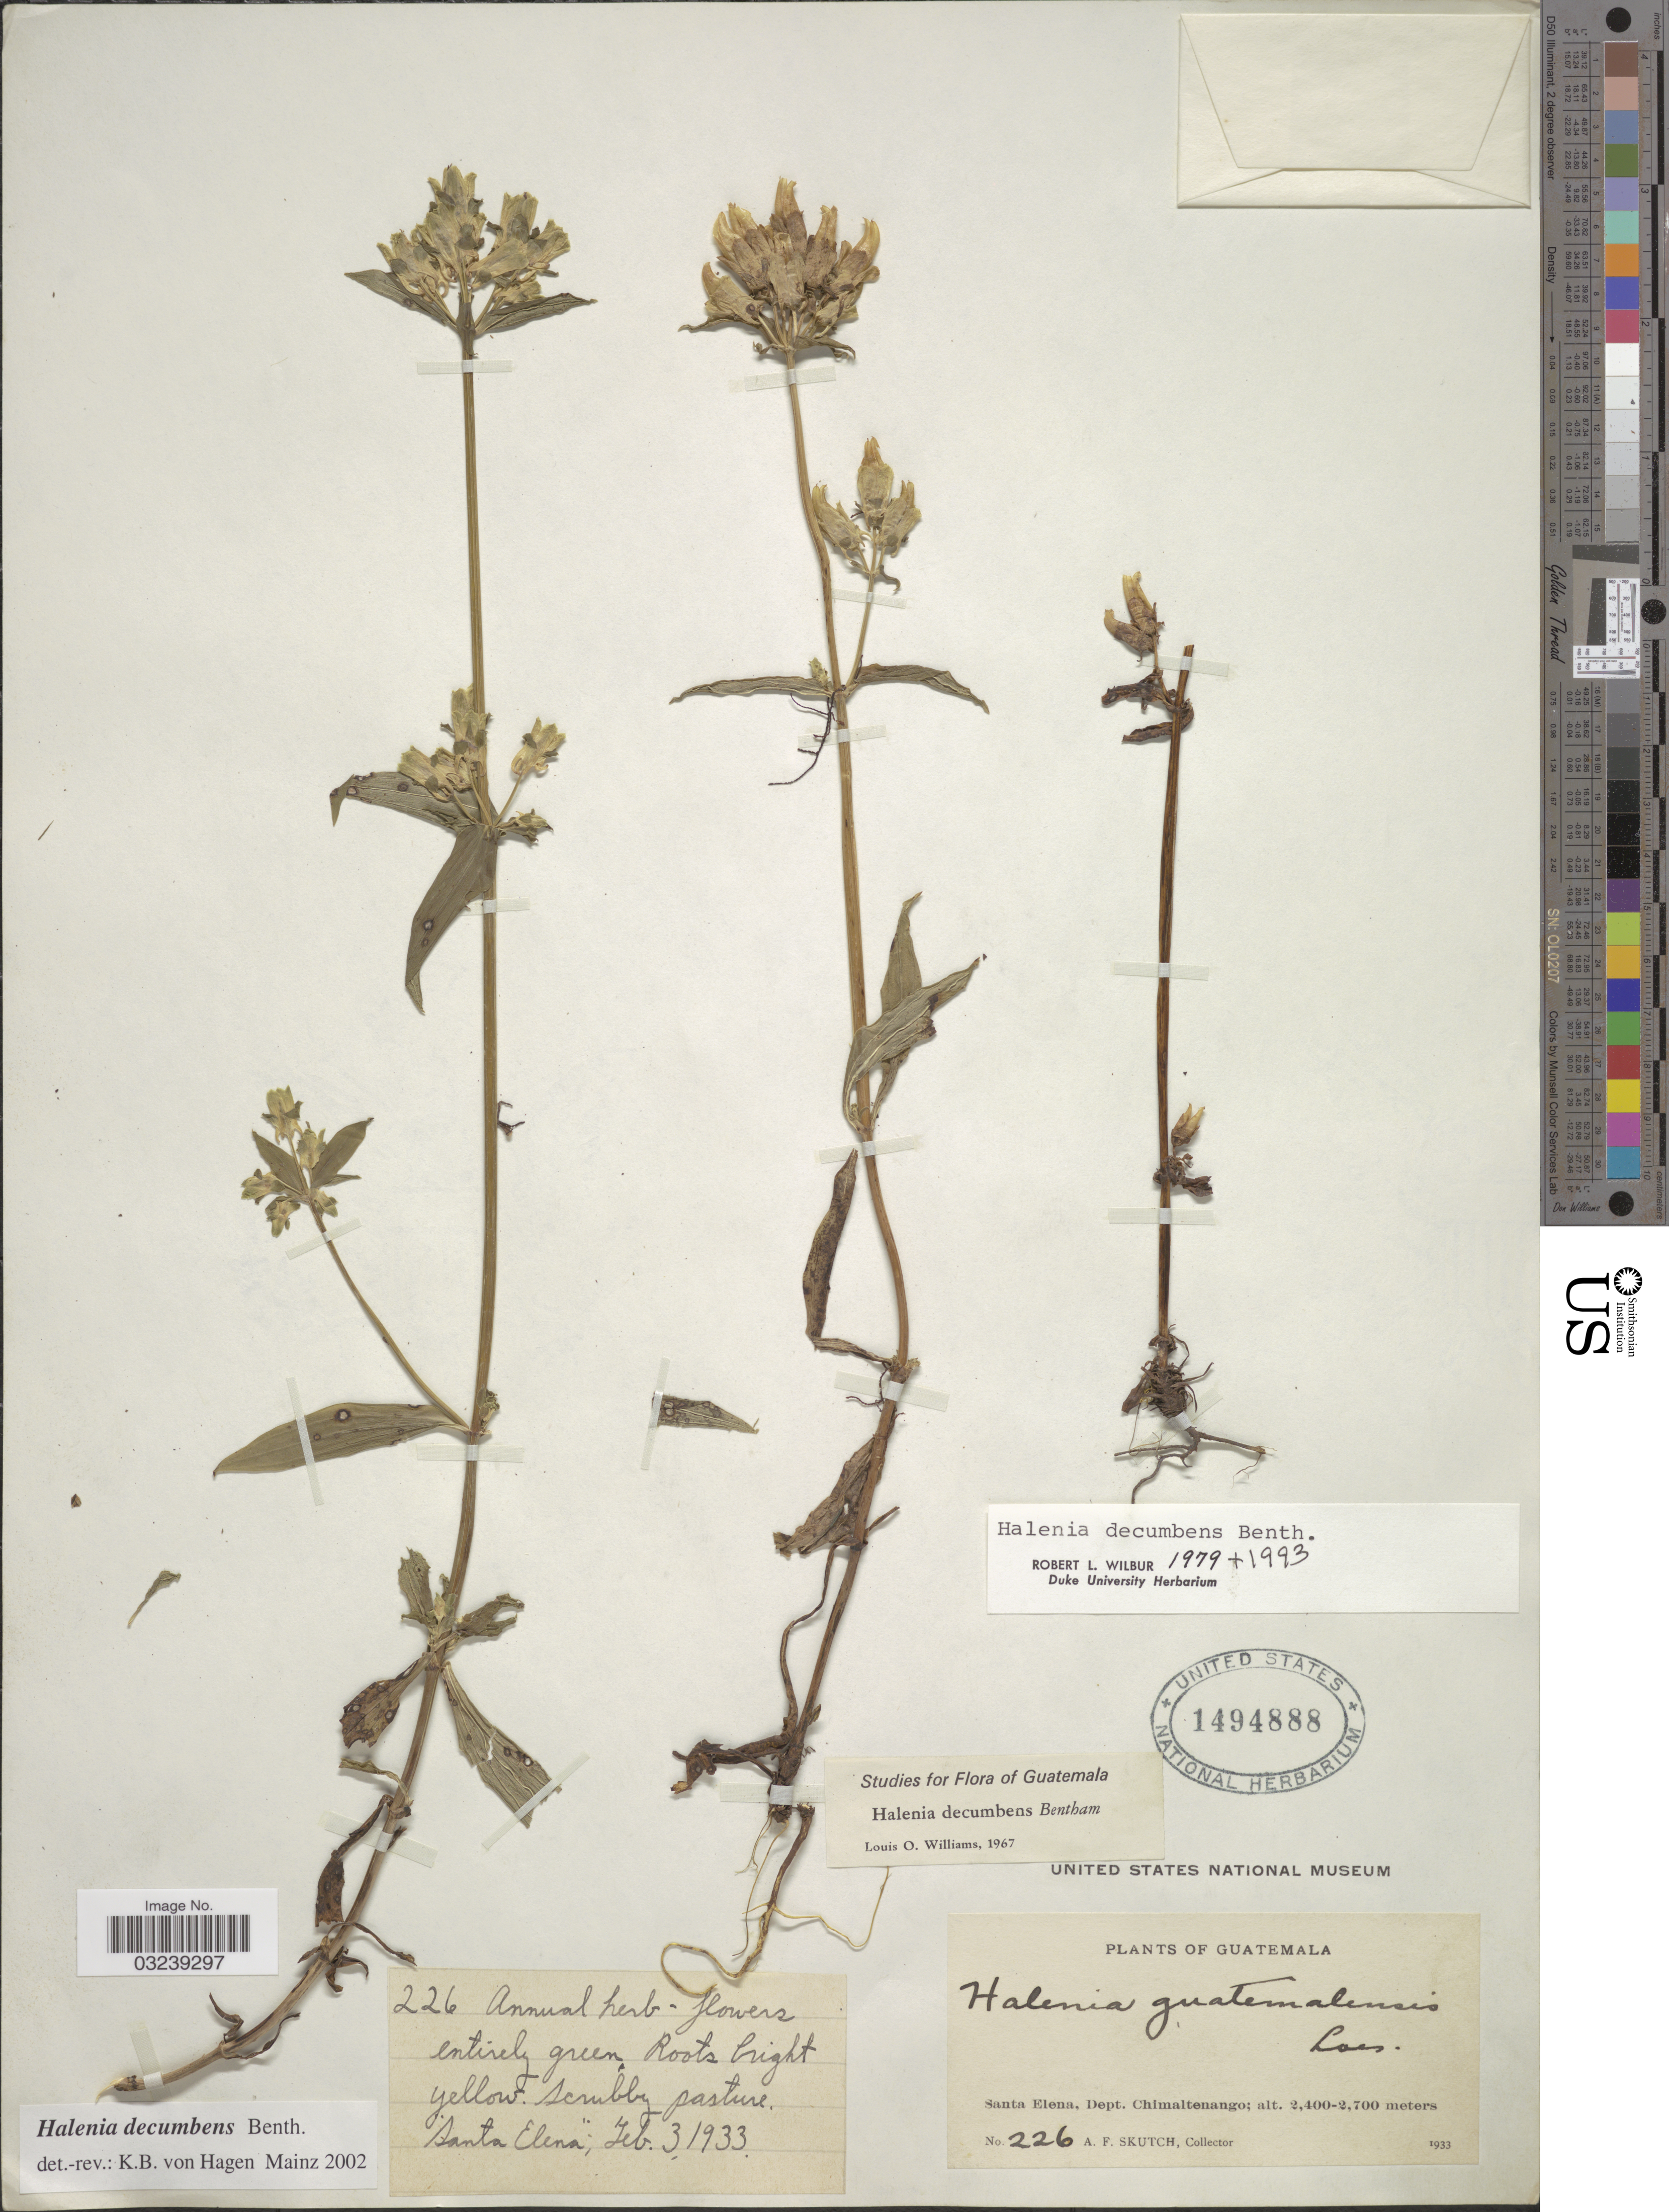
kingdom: Plantae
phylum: Tracheophyta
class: Magnoliopsida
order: Gentianales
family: Gentianaceae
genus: Halenia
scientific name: Halenia decumbens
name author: Benth.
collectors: A. F. Skutch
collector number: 226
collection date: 1933-02-03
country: Guatemala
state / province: Chimaltenango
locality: Santa Elena, Dept. Chimaltenango.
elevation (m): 2400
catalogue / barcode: US 1494888